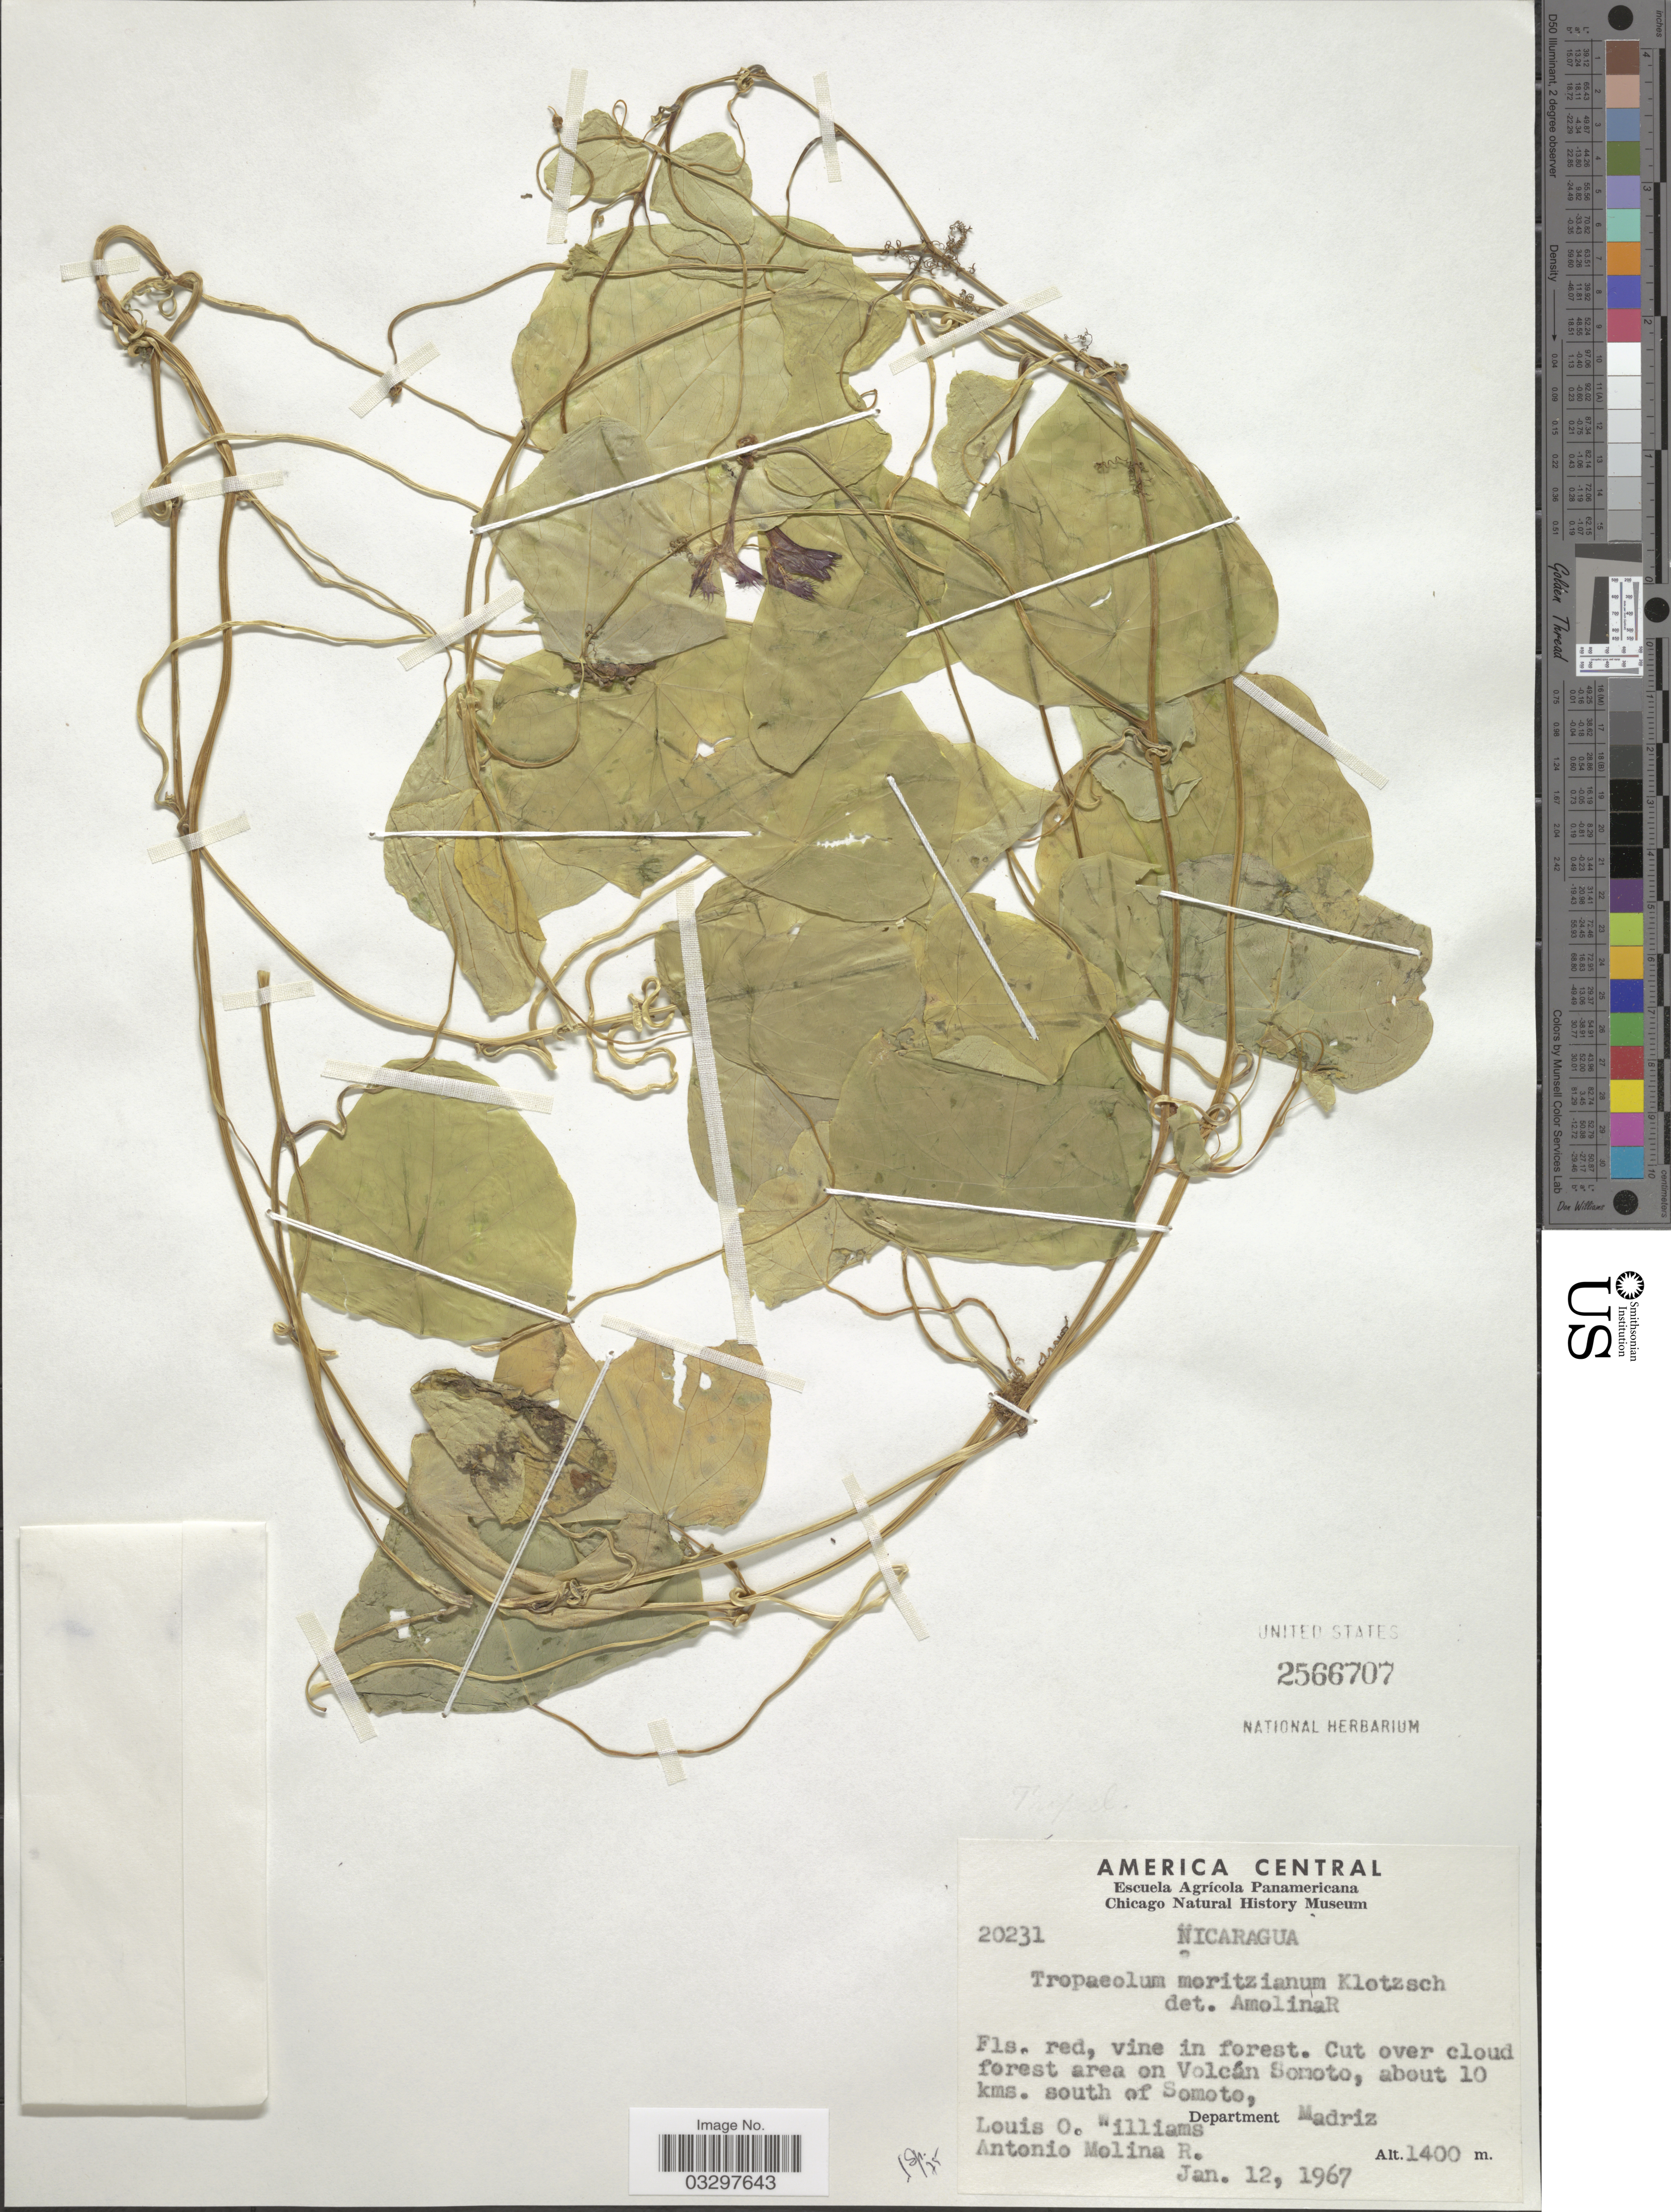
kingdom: Plantae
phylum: Tracheophyta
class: Magnoliopsida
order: Brassicales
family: Tropaeolaceae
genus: Tropaeolum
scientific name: Tropaeolum moritzianum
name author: Klotzsch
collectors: L. O. Williams & A. Molina R.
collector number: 20231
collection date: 1967-01-12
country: Nicaragua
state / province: Madriz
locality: Cut over cloud forest area on Volcán Somoto, about 10 kms. south of Somoto, Department Madriz.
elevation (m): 1400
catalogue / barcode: US 2566707